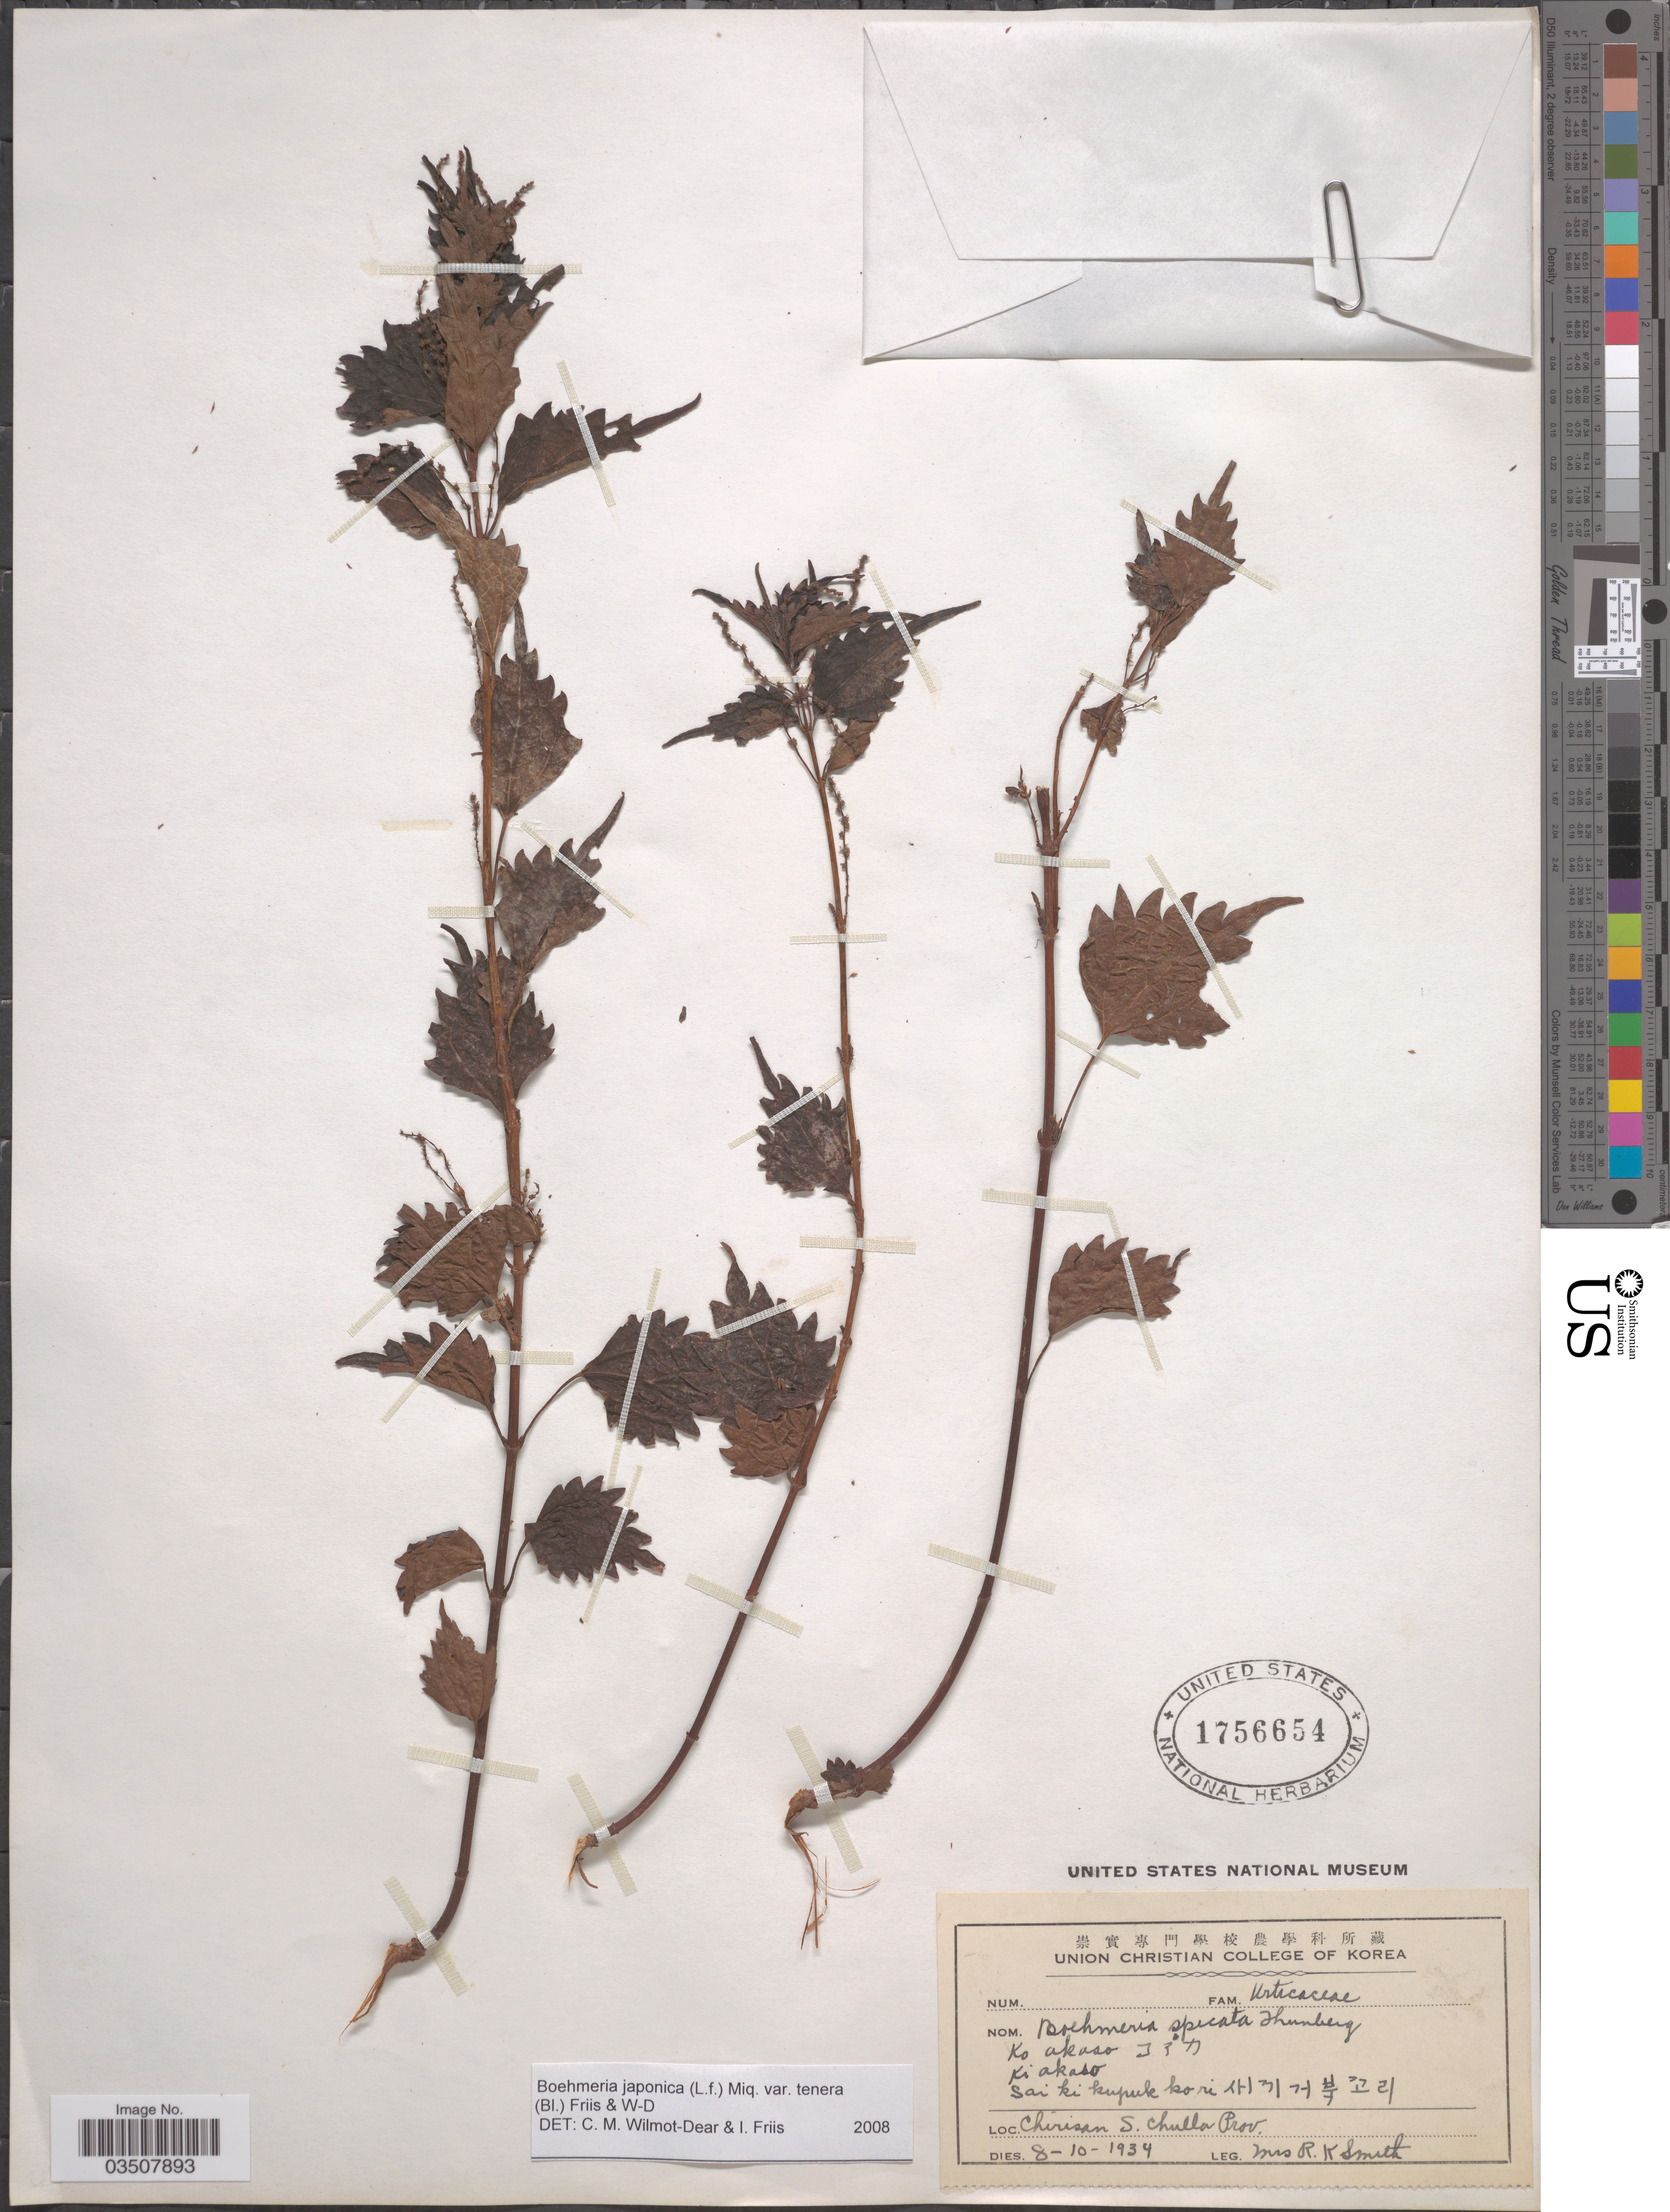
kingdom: Plantae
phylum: Tracheophyta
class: Magnoliopsida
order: Rosales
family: Urticaceae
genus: Boehmeria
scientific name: Boehmeria japonica var. tenera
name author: (Blume) Friis & Wilmot-Dear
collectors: Mrs. R. K. Smith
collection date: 1934-10-08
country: South Korea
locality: Chirisan S. Chulla Prov.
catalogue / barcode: US 1756654